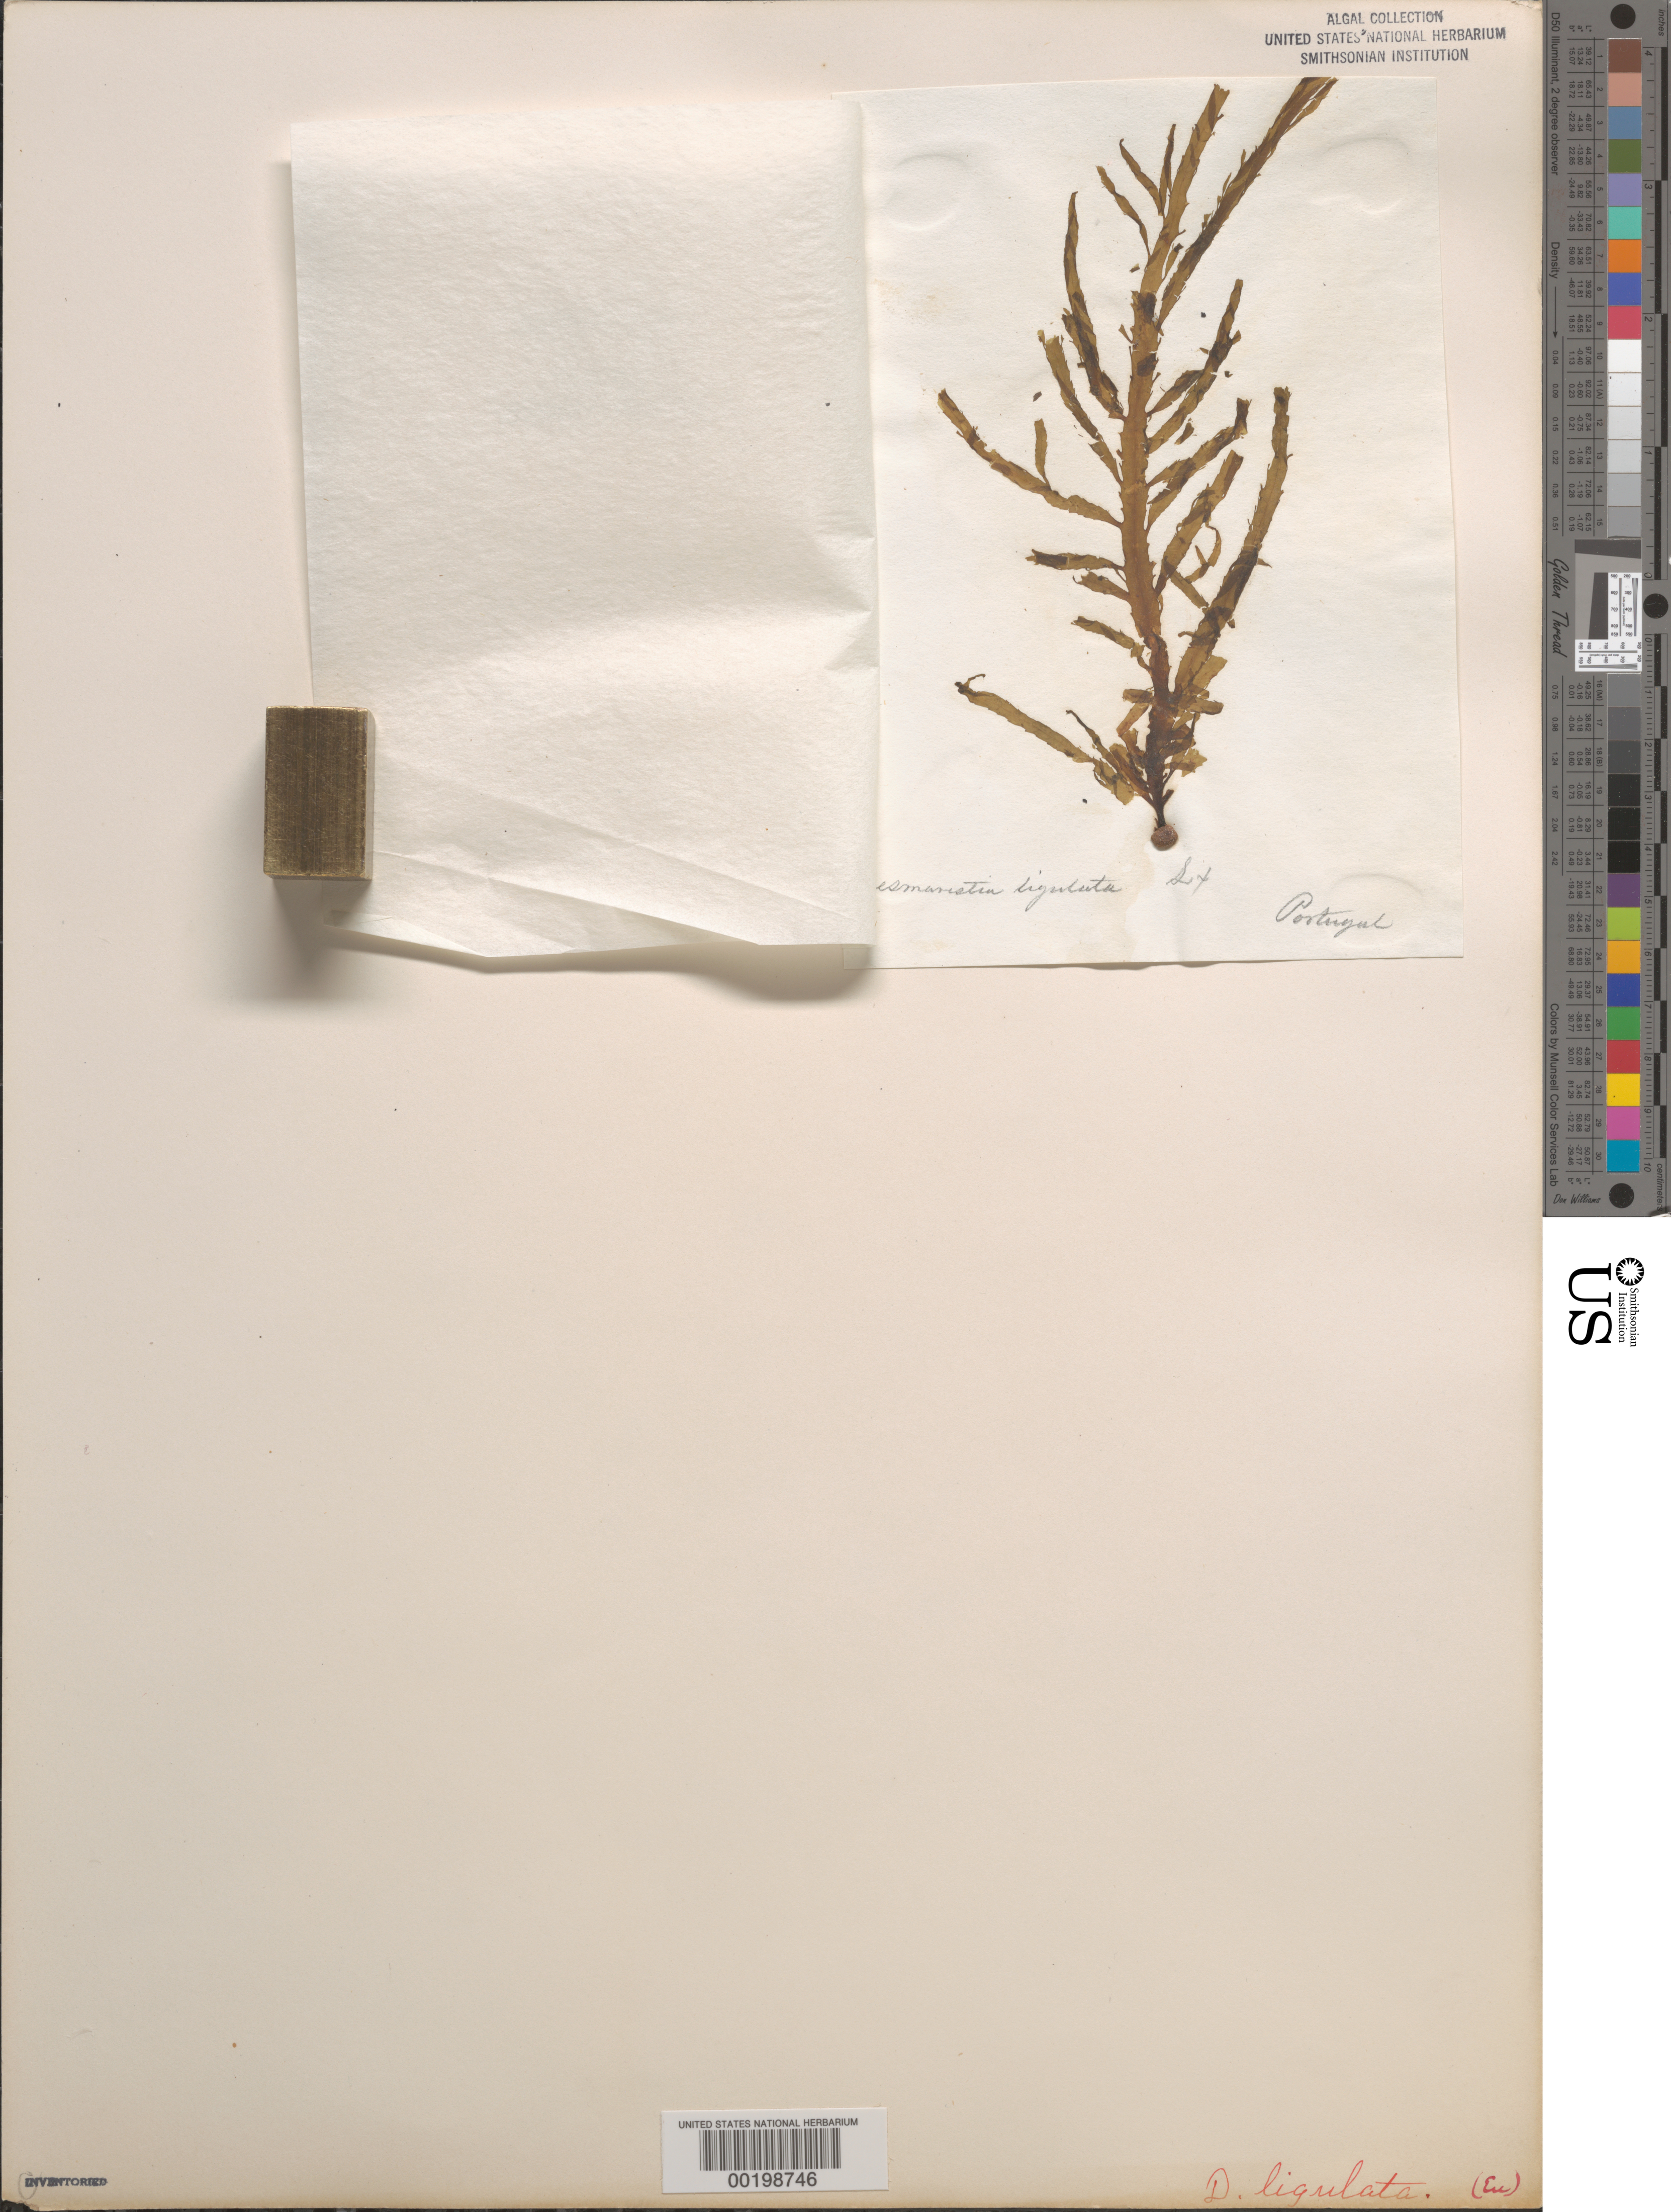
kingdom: Chromista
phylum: Ochrophyta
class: Phaeophyceae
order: Desmarestiales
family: Desmarestiaceae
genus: Desmarestia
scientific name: Desmarestia ligulata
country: Portugal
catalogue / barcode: US 500